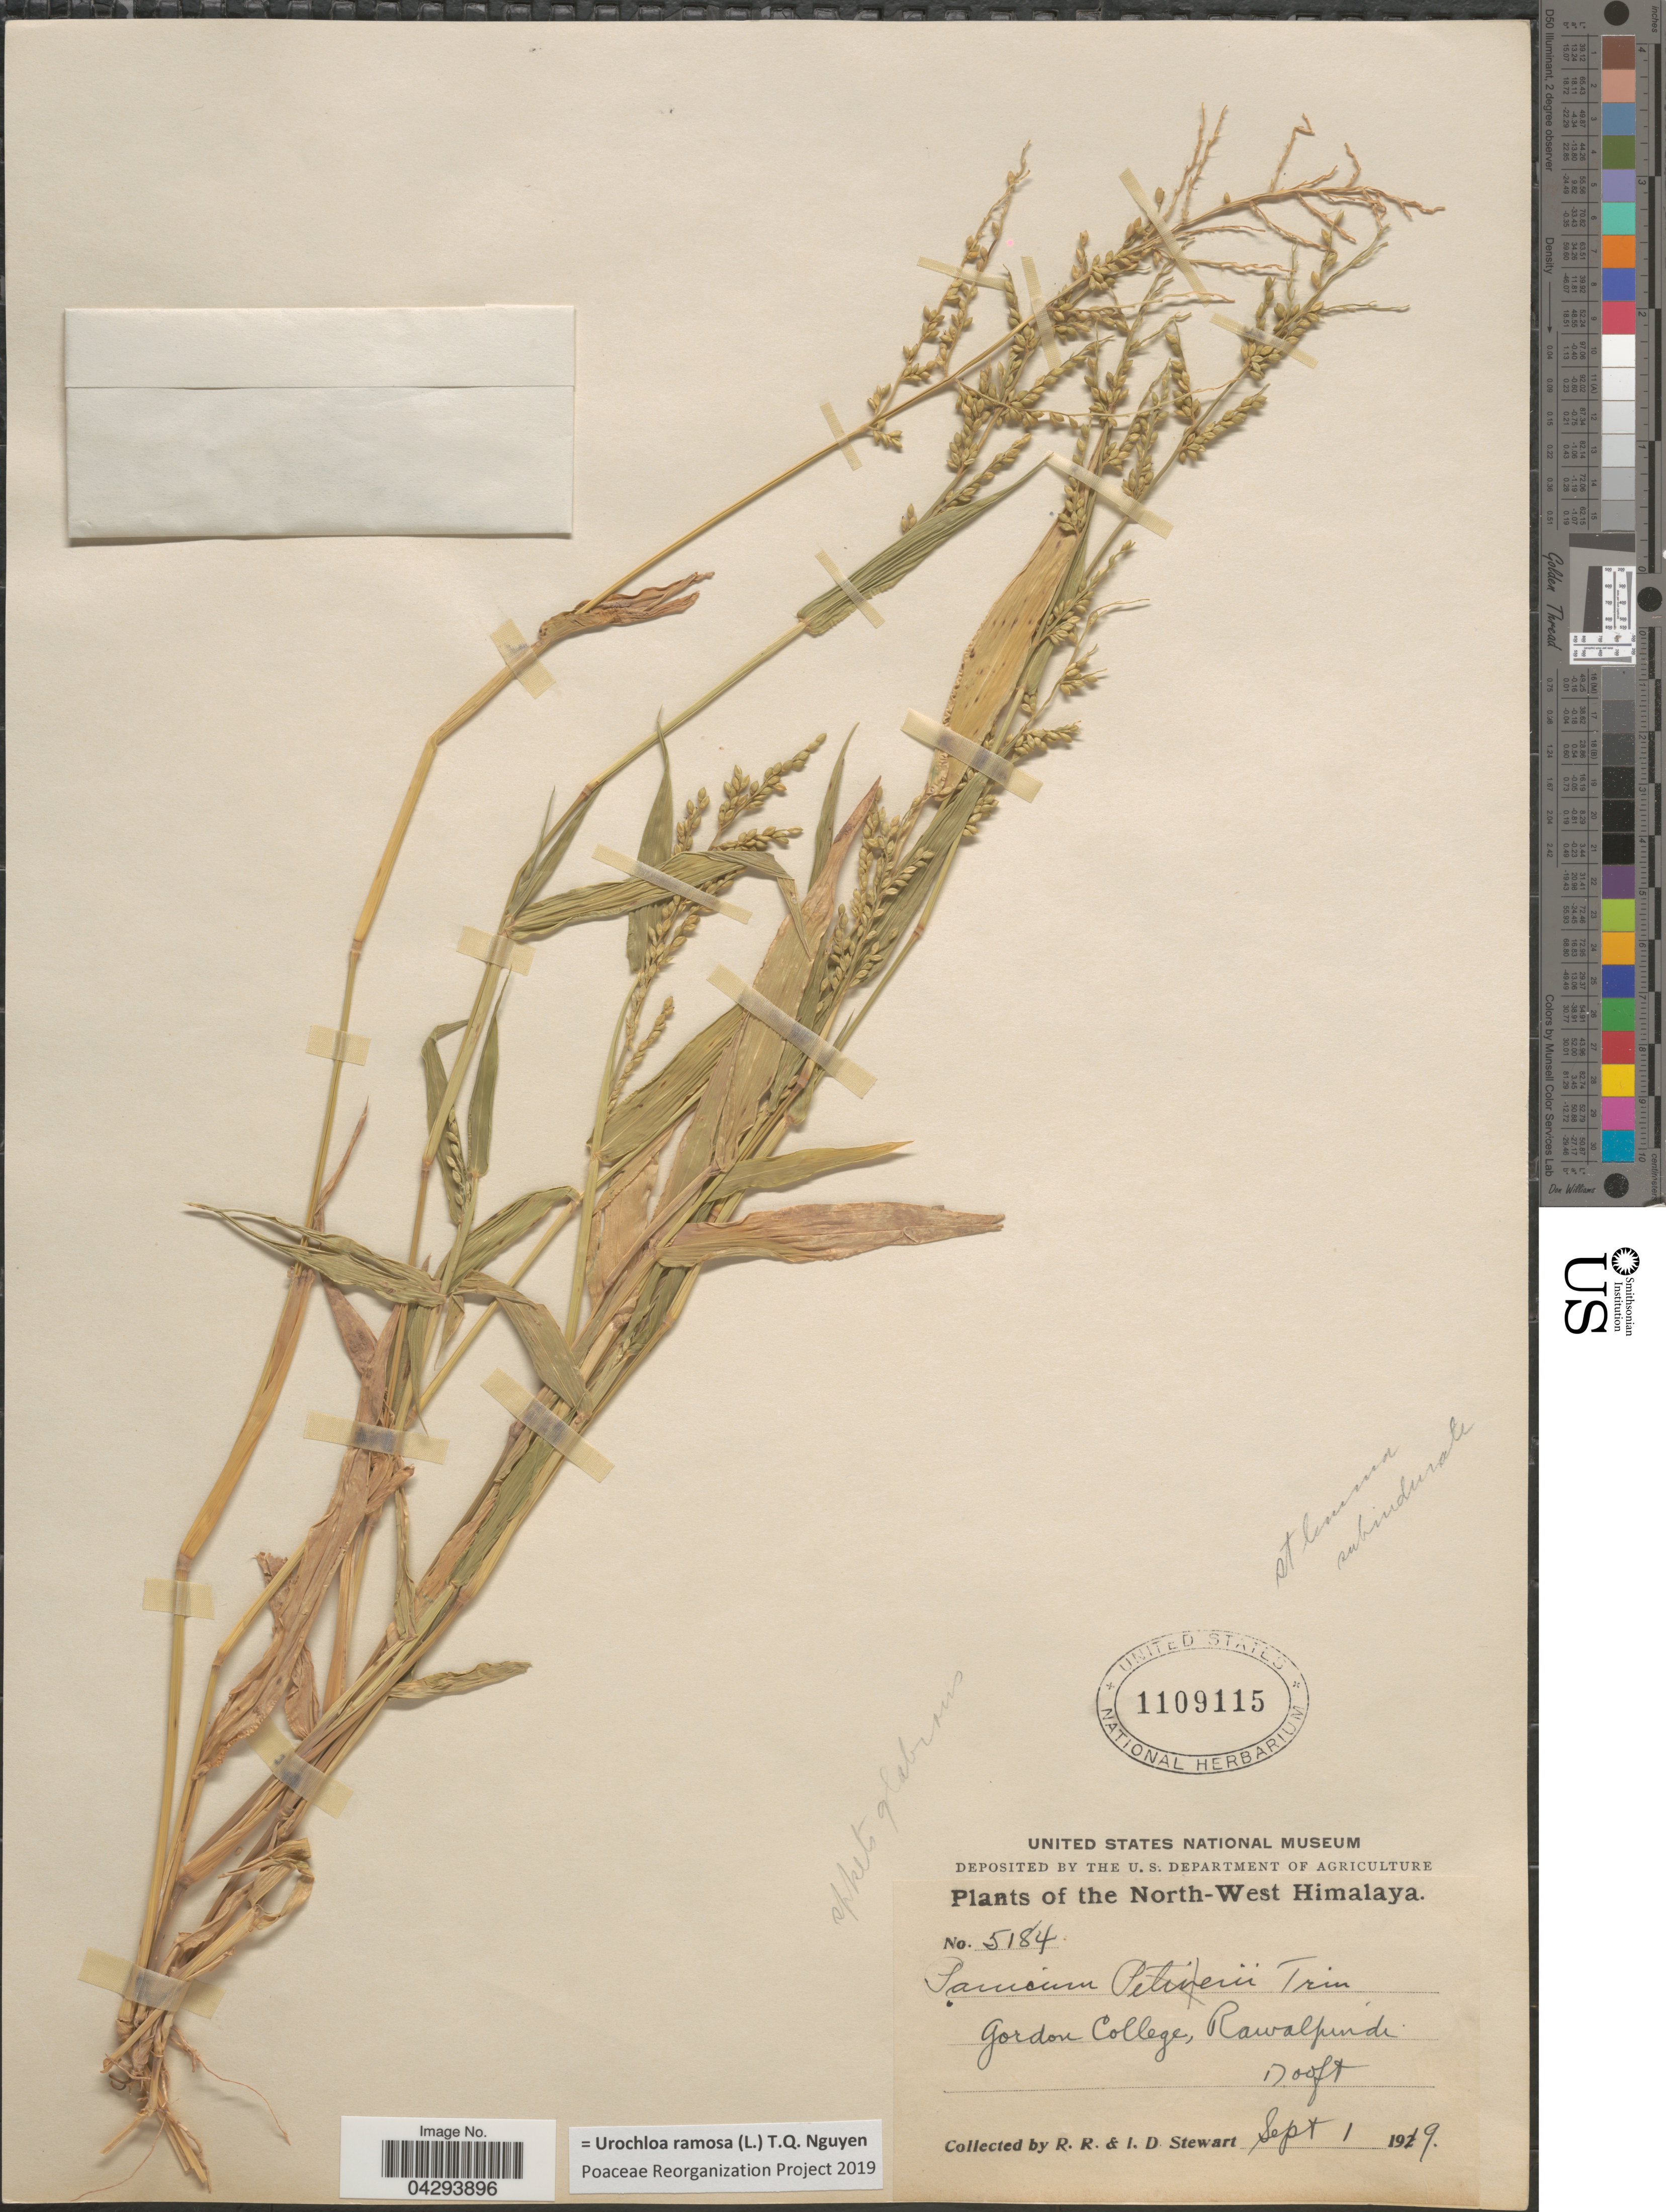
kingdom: Plantae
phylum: Tracheophyta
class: Liliopsida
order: Poales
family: Poaceae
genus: Urochloa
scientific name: Urochloa ramosa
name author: T.Q. Nguyen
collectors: R. Stewart & I. Stewart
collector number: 5184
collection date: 1919-09-01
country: Pakistan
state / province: Punjab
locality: The North-West Himalaya. Gordon College, Rawalpindi.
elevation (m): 518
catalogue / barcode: US 1109115